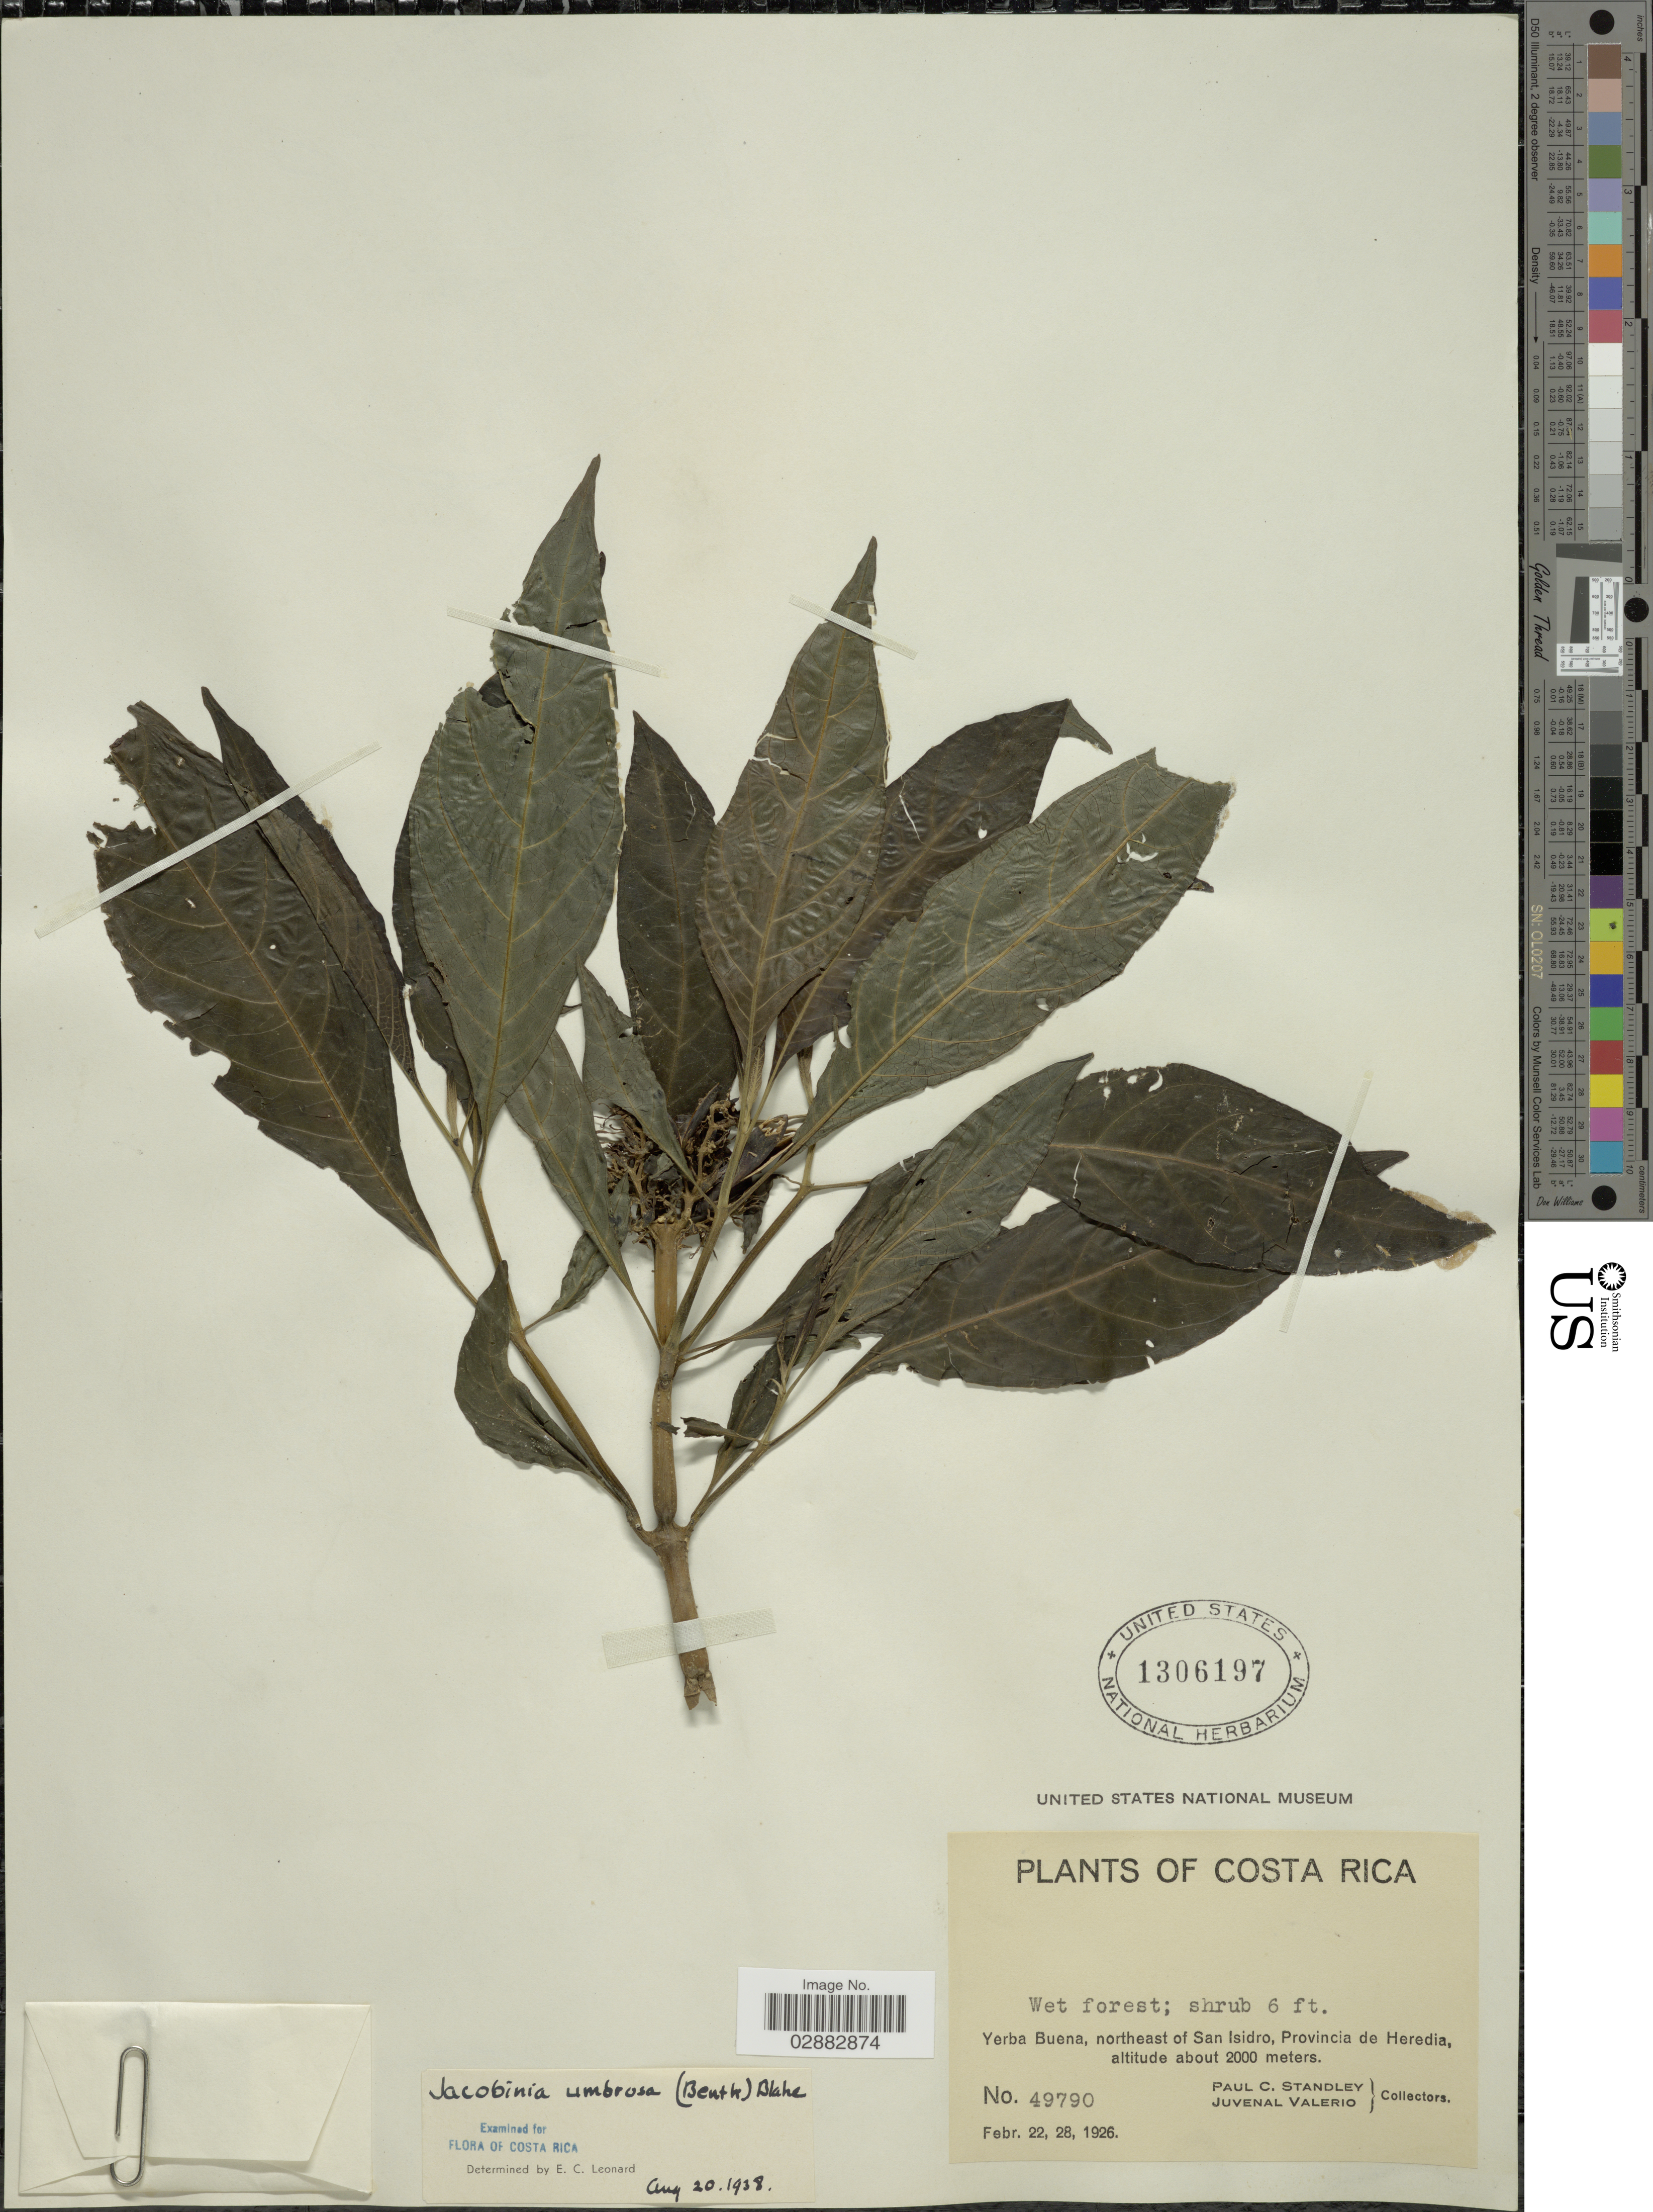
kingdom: Plantae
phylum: Tracheophyta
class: Magnoliopsida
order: Lamiales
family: Acanthaceae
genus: Jacobinia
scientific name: Jacobinia umbrosa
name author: (Benth.) S.F. Blake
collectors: P. C. Standley & J. Valerio R.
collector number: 49790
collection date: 1926-02-22/1926-02-28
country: Costa Rica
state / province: Heredia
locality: Yerba Buena, northeast of San Isidro, Provincia de Heredia.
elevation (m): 2000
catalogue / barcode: US 1306197